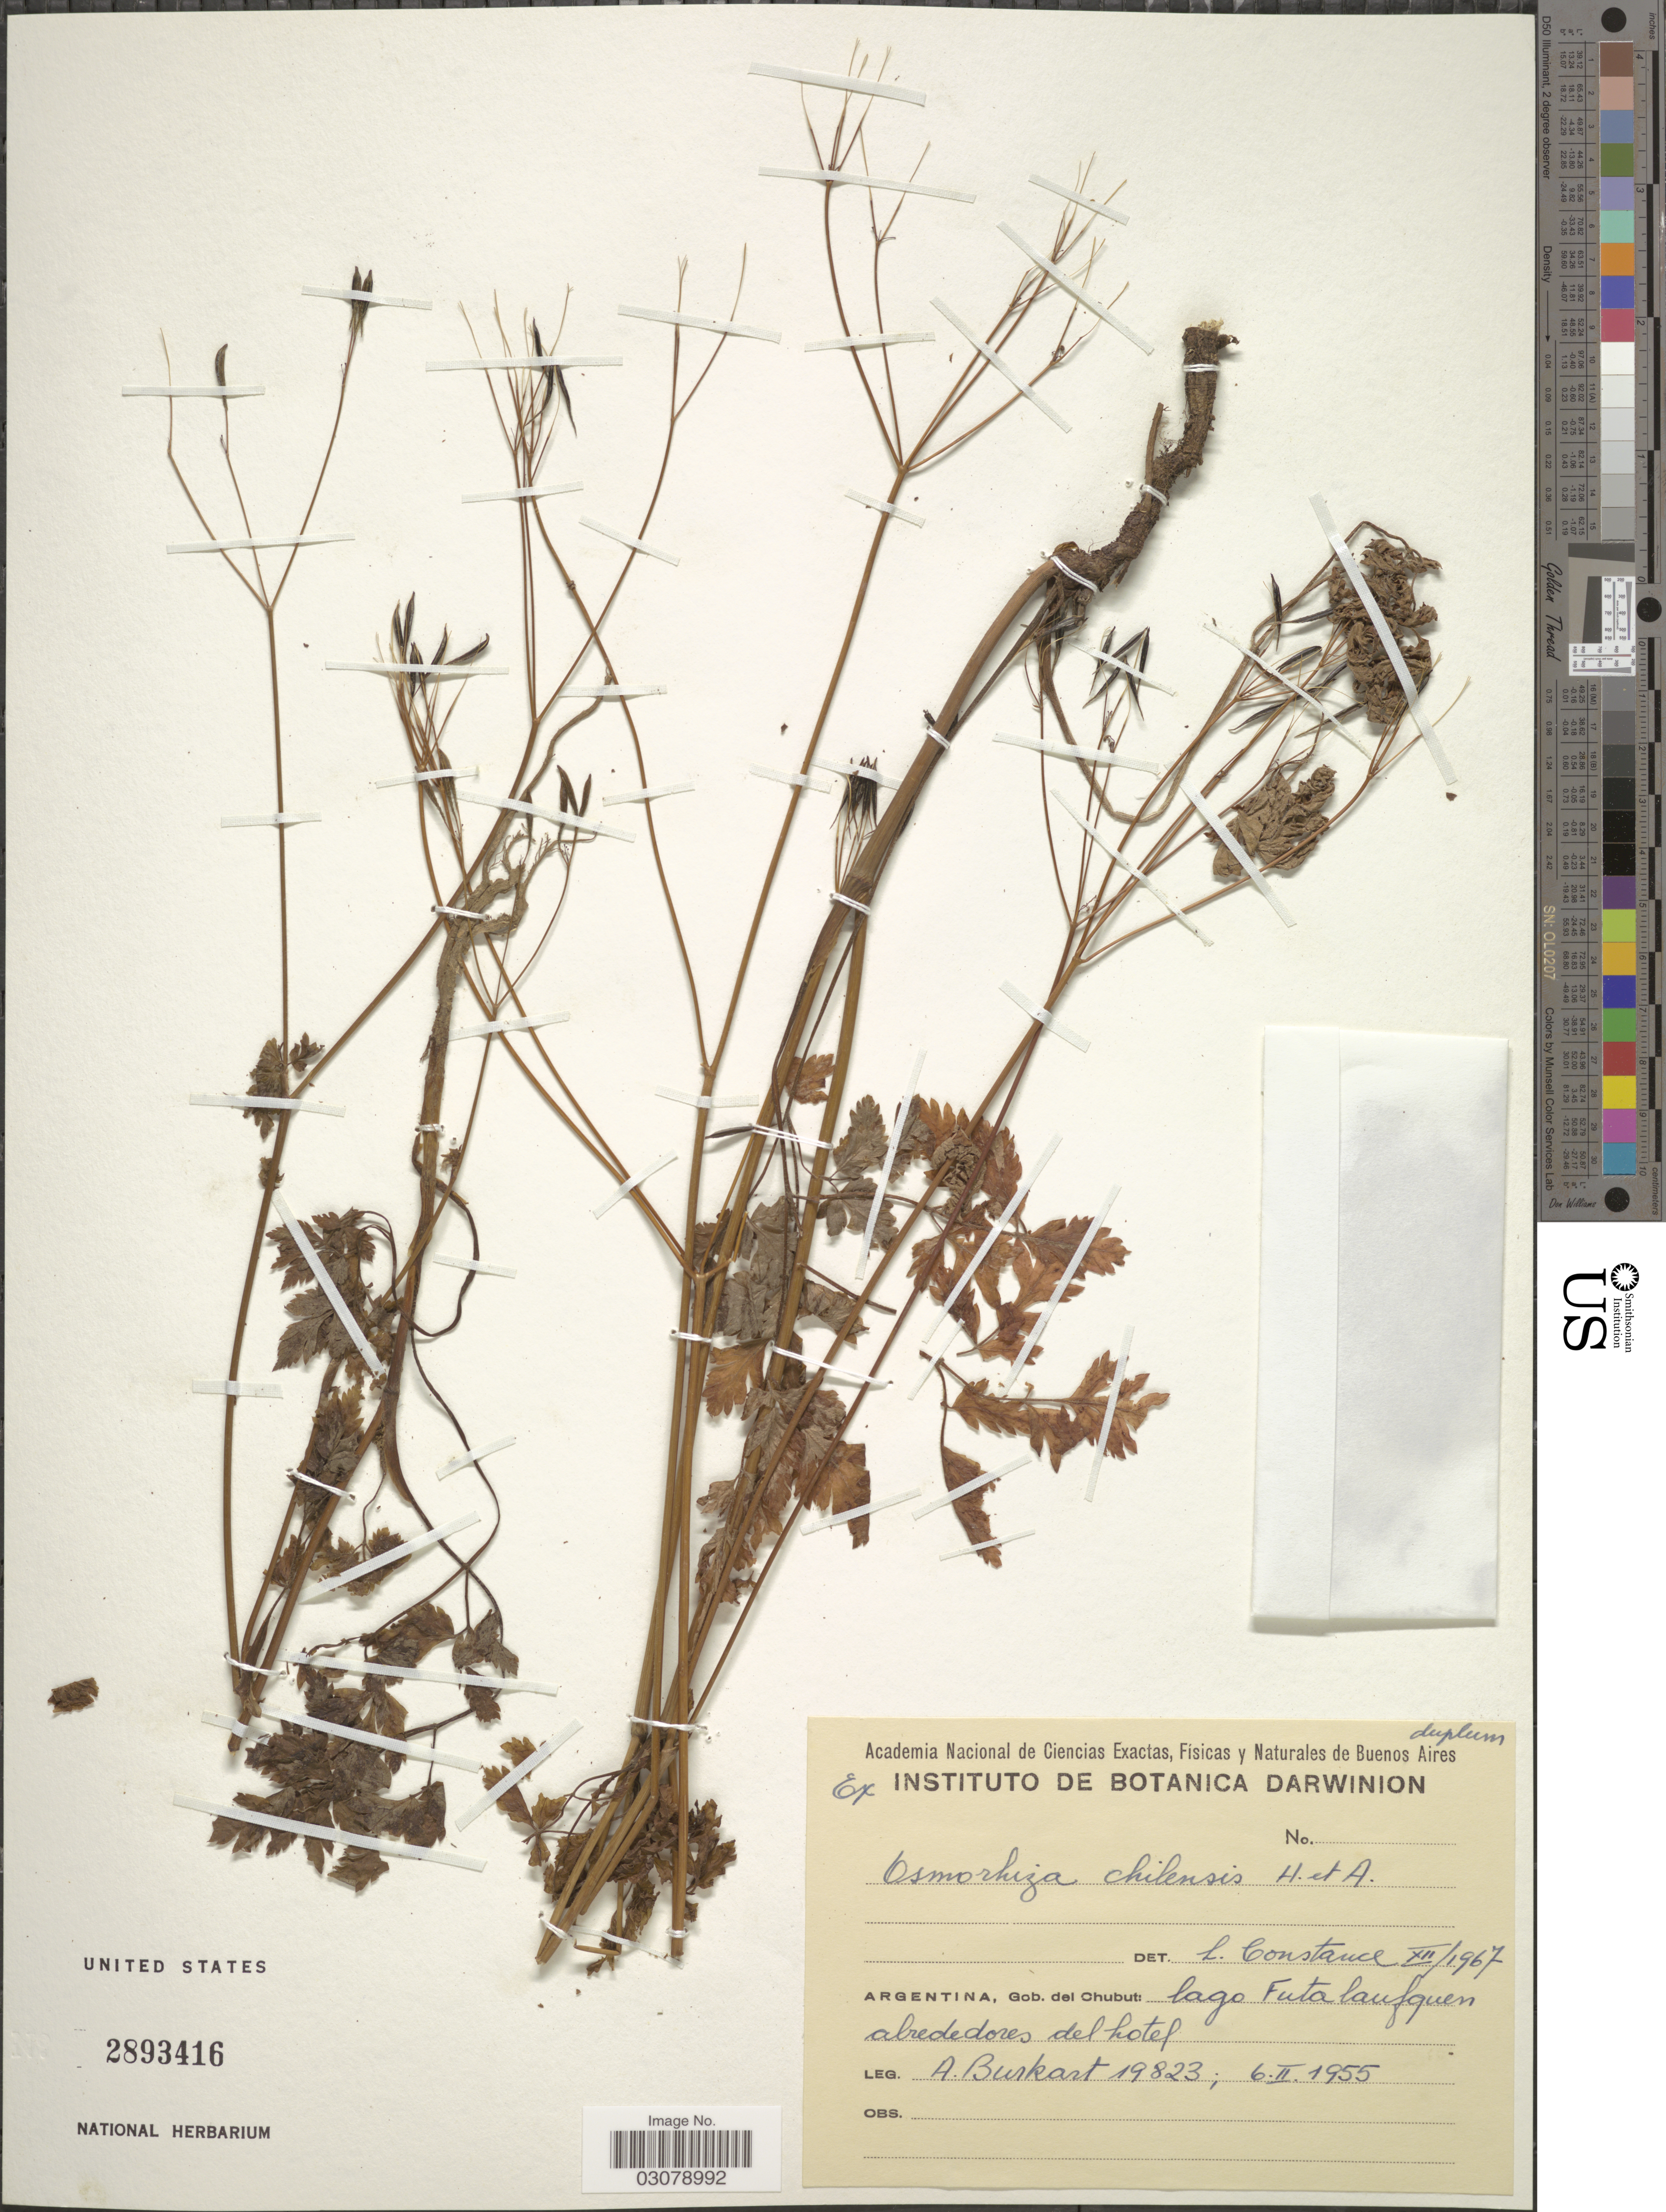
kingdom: Plantae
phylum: Tracheophyta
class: Magnoliopsida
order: Apiales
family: Apiaceae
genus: Osmorhiza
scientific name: Osmorhiza chilensis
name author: Hook. & Arn.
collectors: A. E. Burkart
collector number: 19823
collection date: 1955-02-06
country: Argentina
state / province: Chubut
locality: Gob. del Chubut: lago Futalaufquen alrededores del hotel.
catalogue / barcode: US 2893416